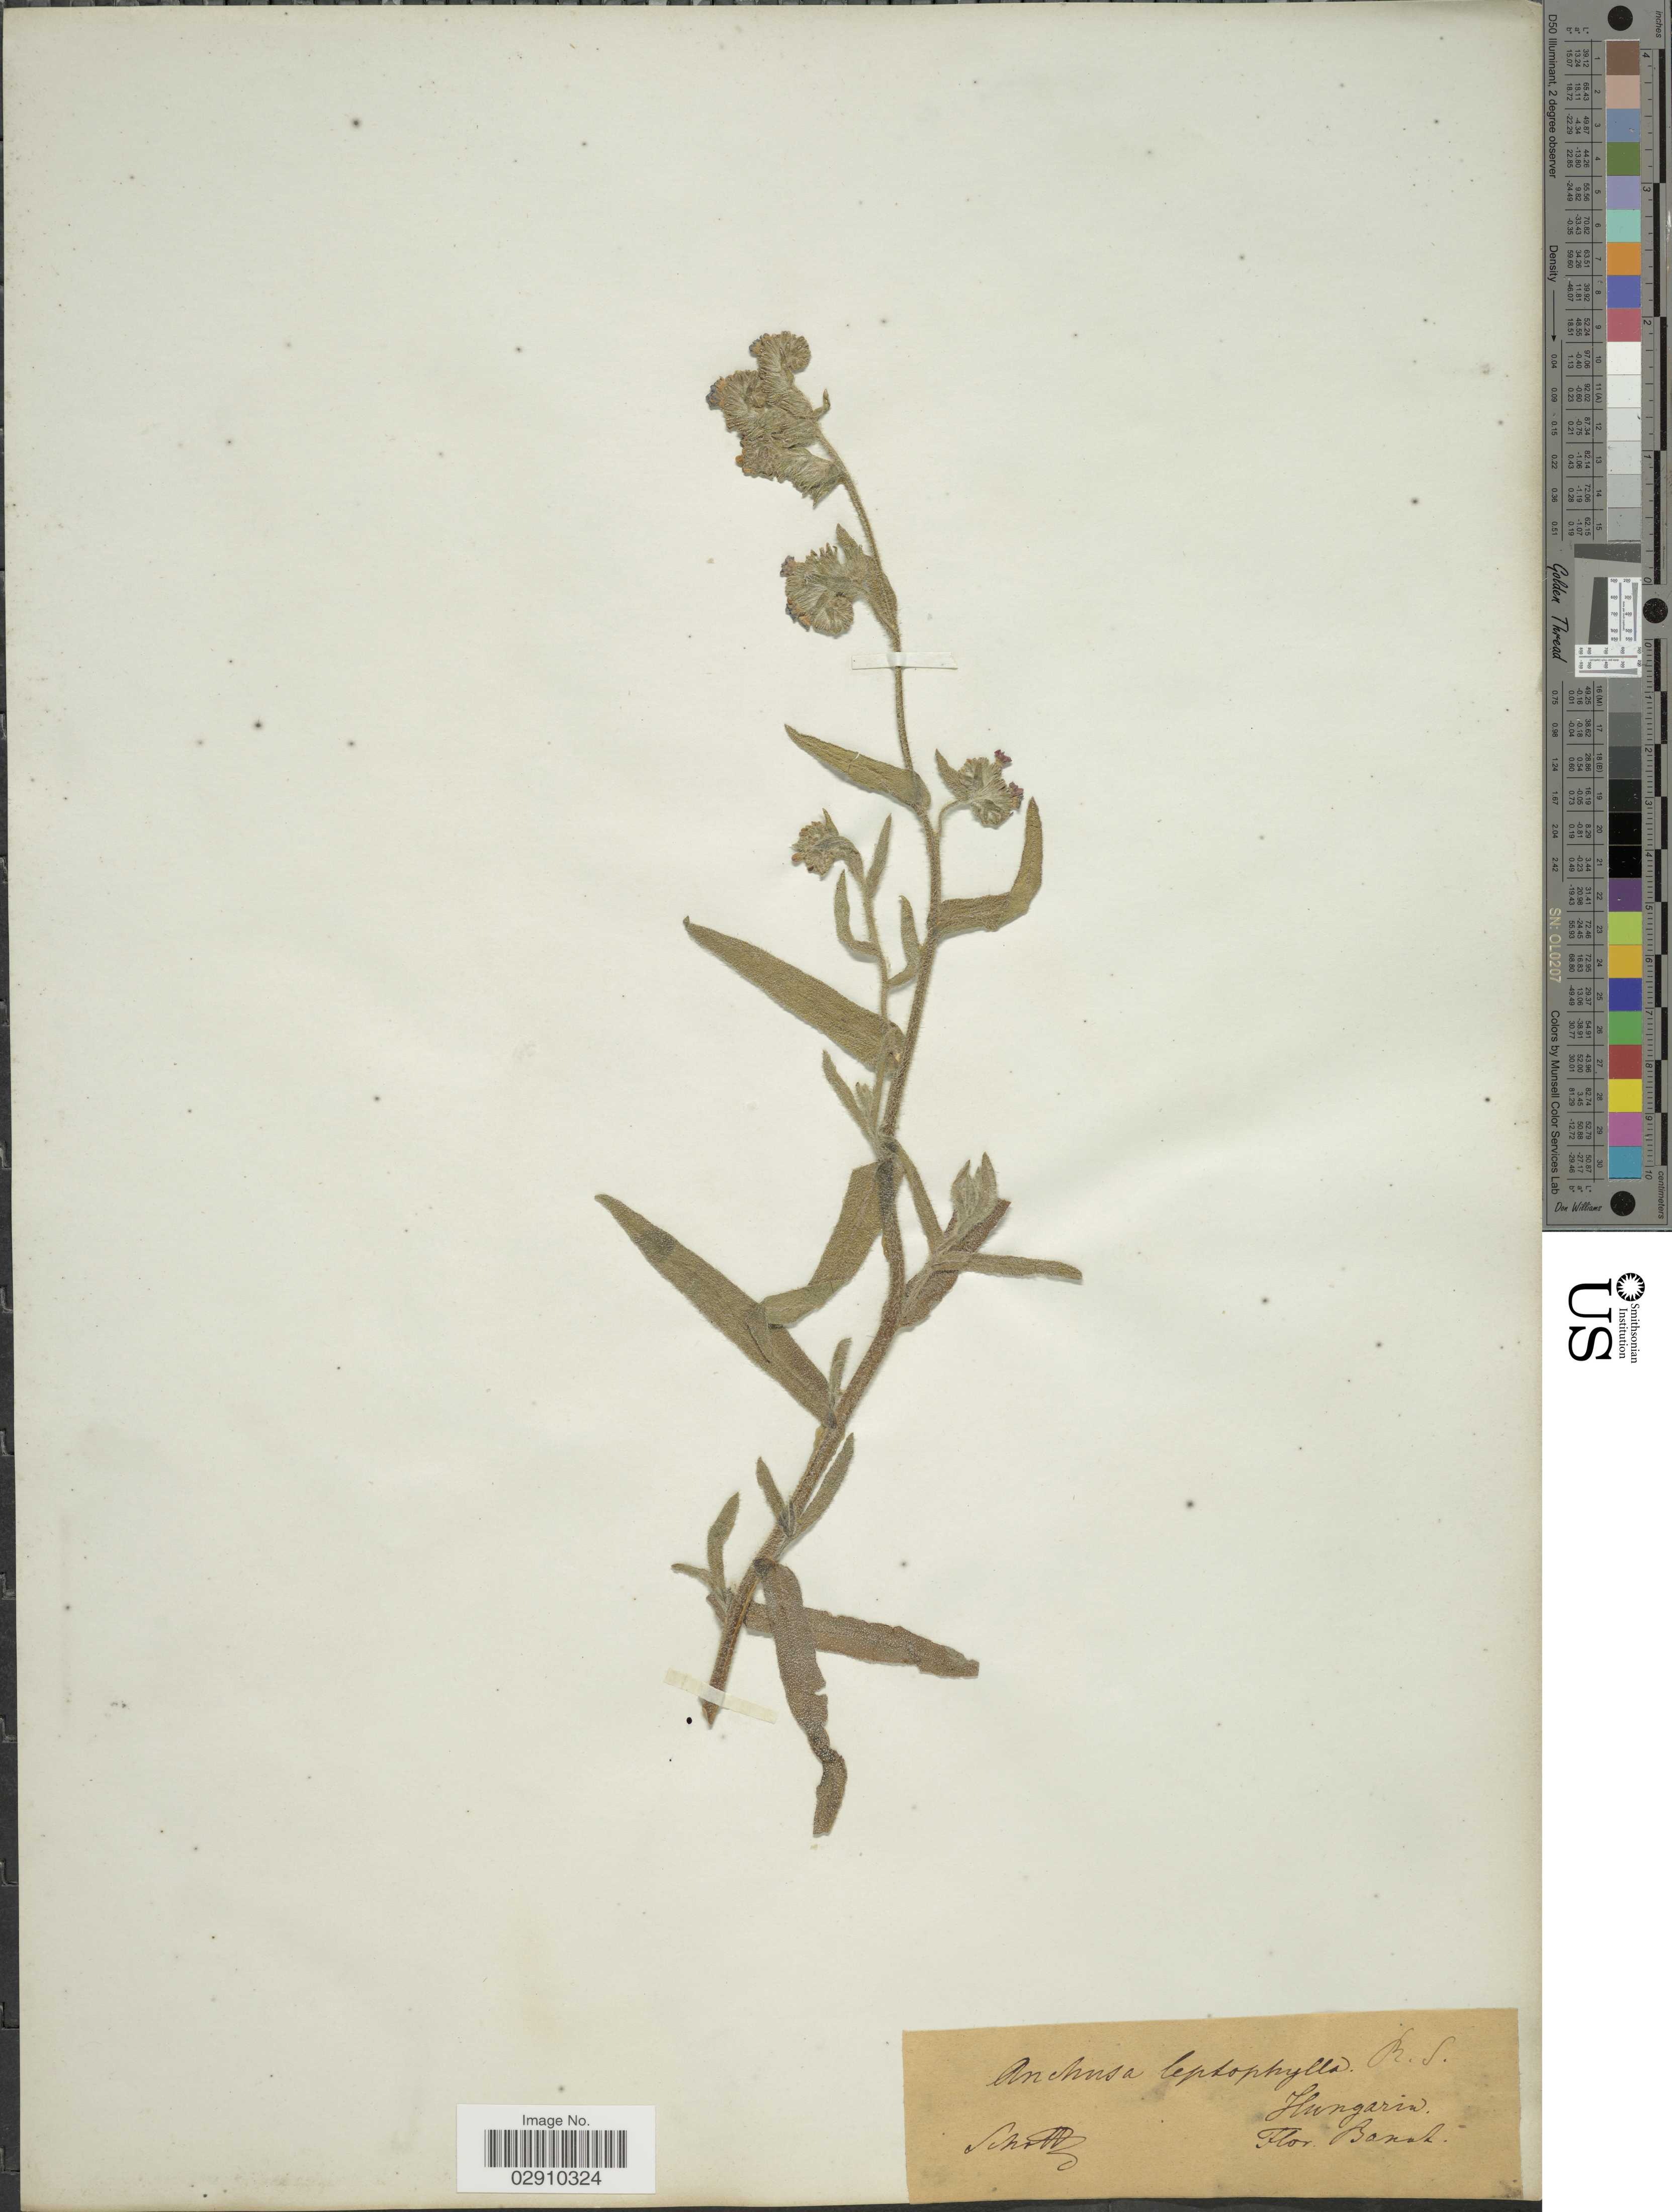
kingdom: Plantae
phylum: Tracheophyta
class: Magnoliopsida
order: Boraginales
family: Boraginaceae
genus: Anchusa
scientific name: Anchusa leptophylla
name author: Roem. & Schult.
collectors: Schott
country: Hungary